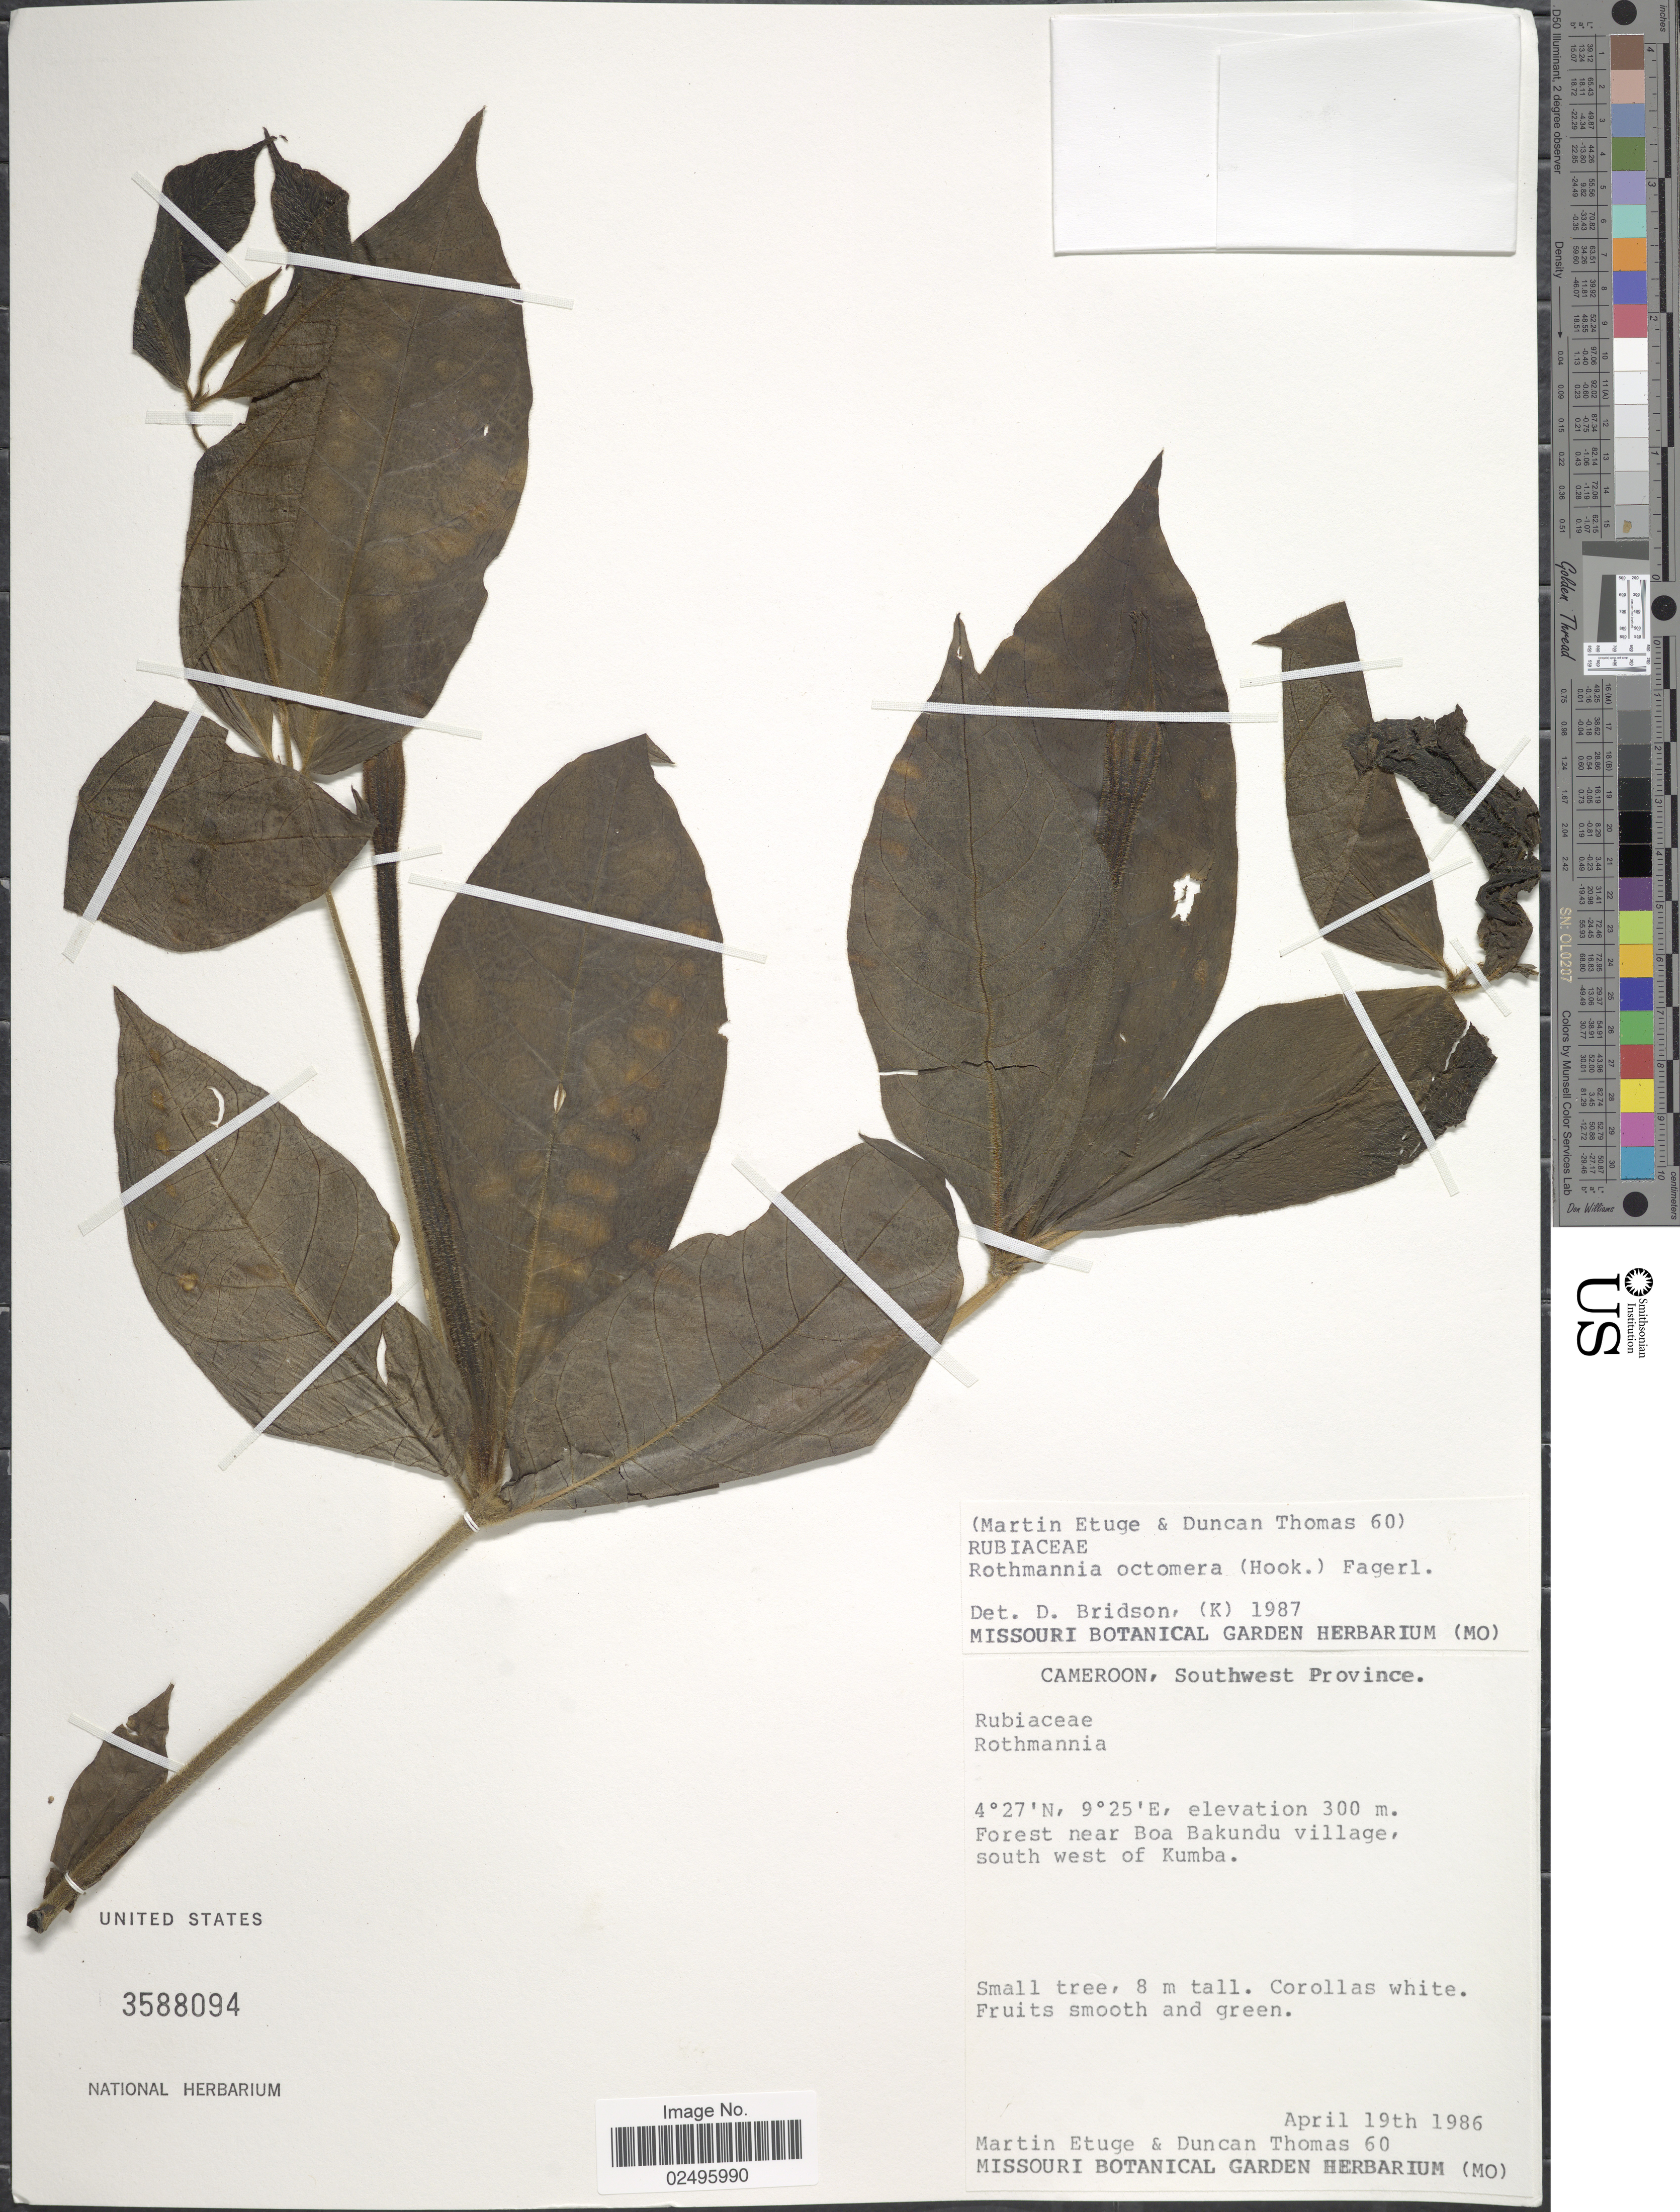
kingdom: Plantae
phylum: Tracheophyta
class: Magnoliopsida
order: Gentianales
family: Rubiaceae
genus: Rothmannia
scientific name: Rothmannia octomera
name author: (Hook.) Fagerl.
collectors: M. Etuge & D. W. Thomas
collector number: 60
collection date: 1986-04-19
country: Cameroon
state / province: Sud-Ouest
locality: Southwest Province, Forest near Boa Bakundu village, south west of Kumba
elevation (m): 300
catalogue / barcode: US 3588094